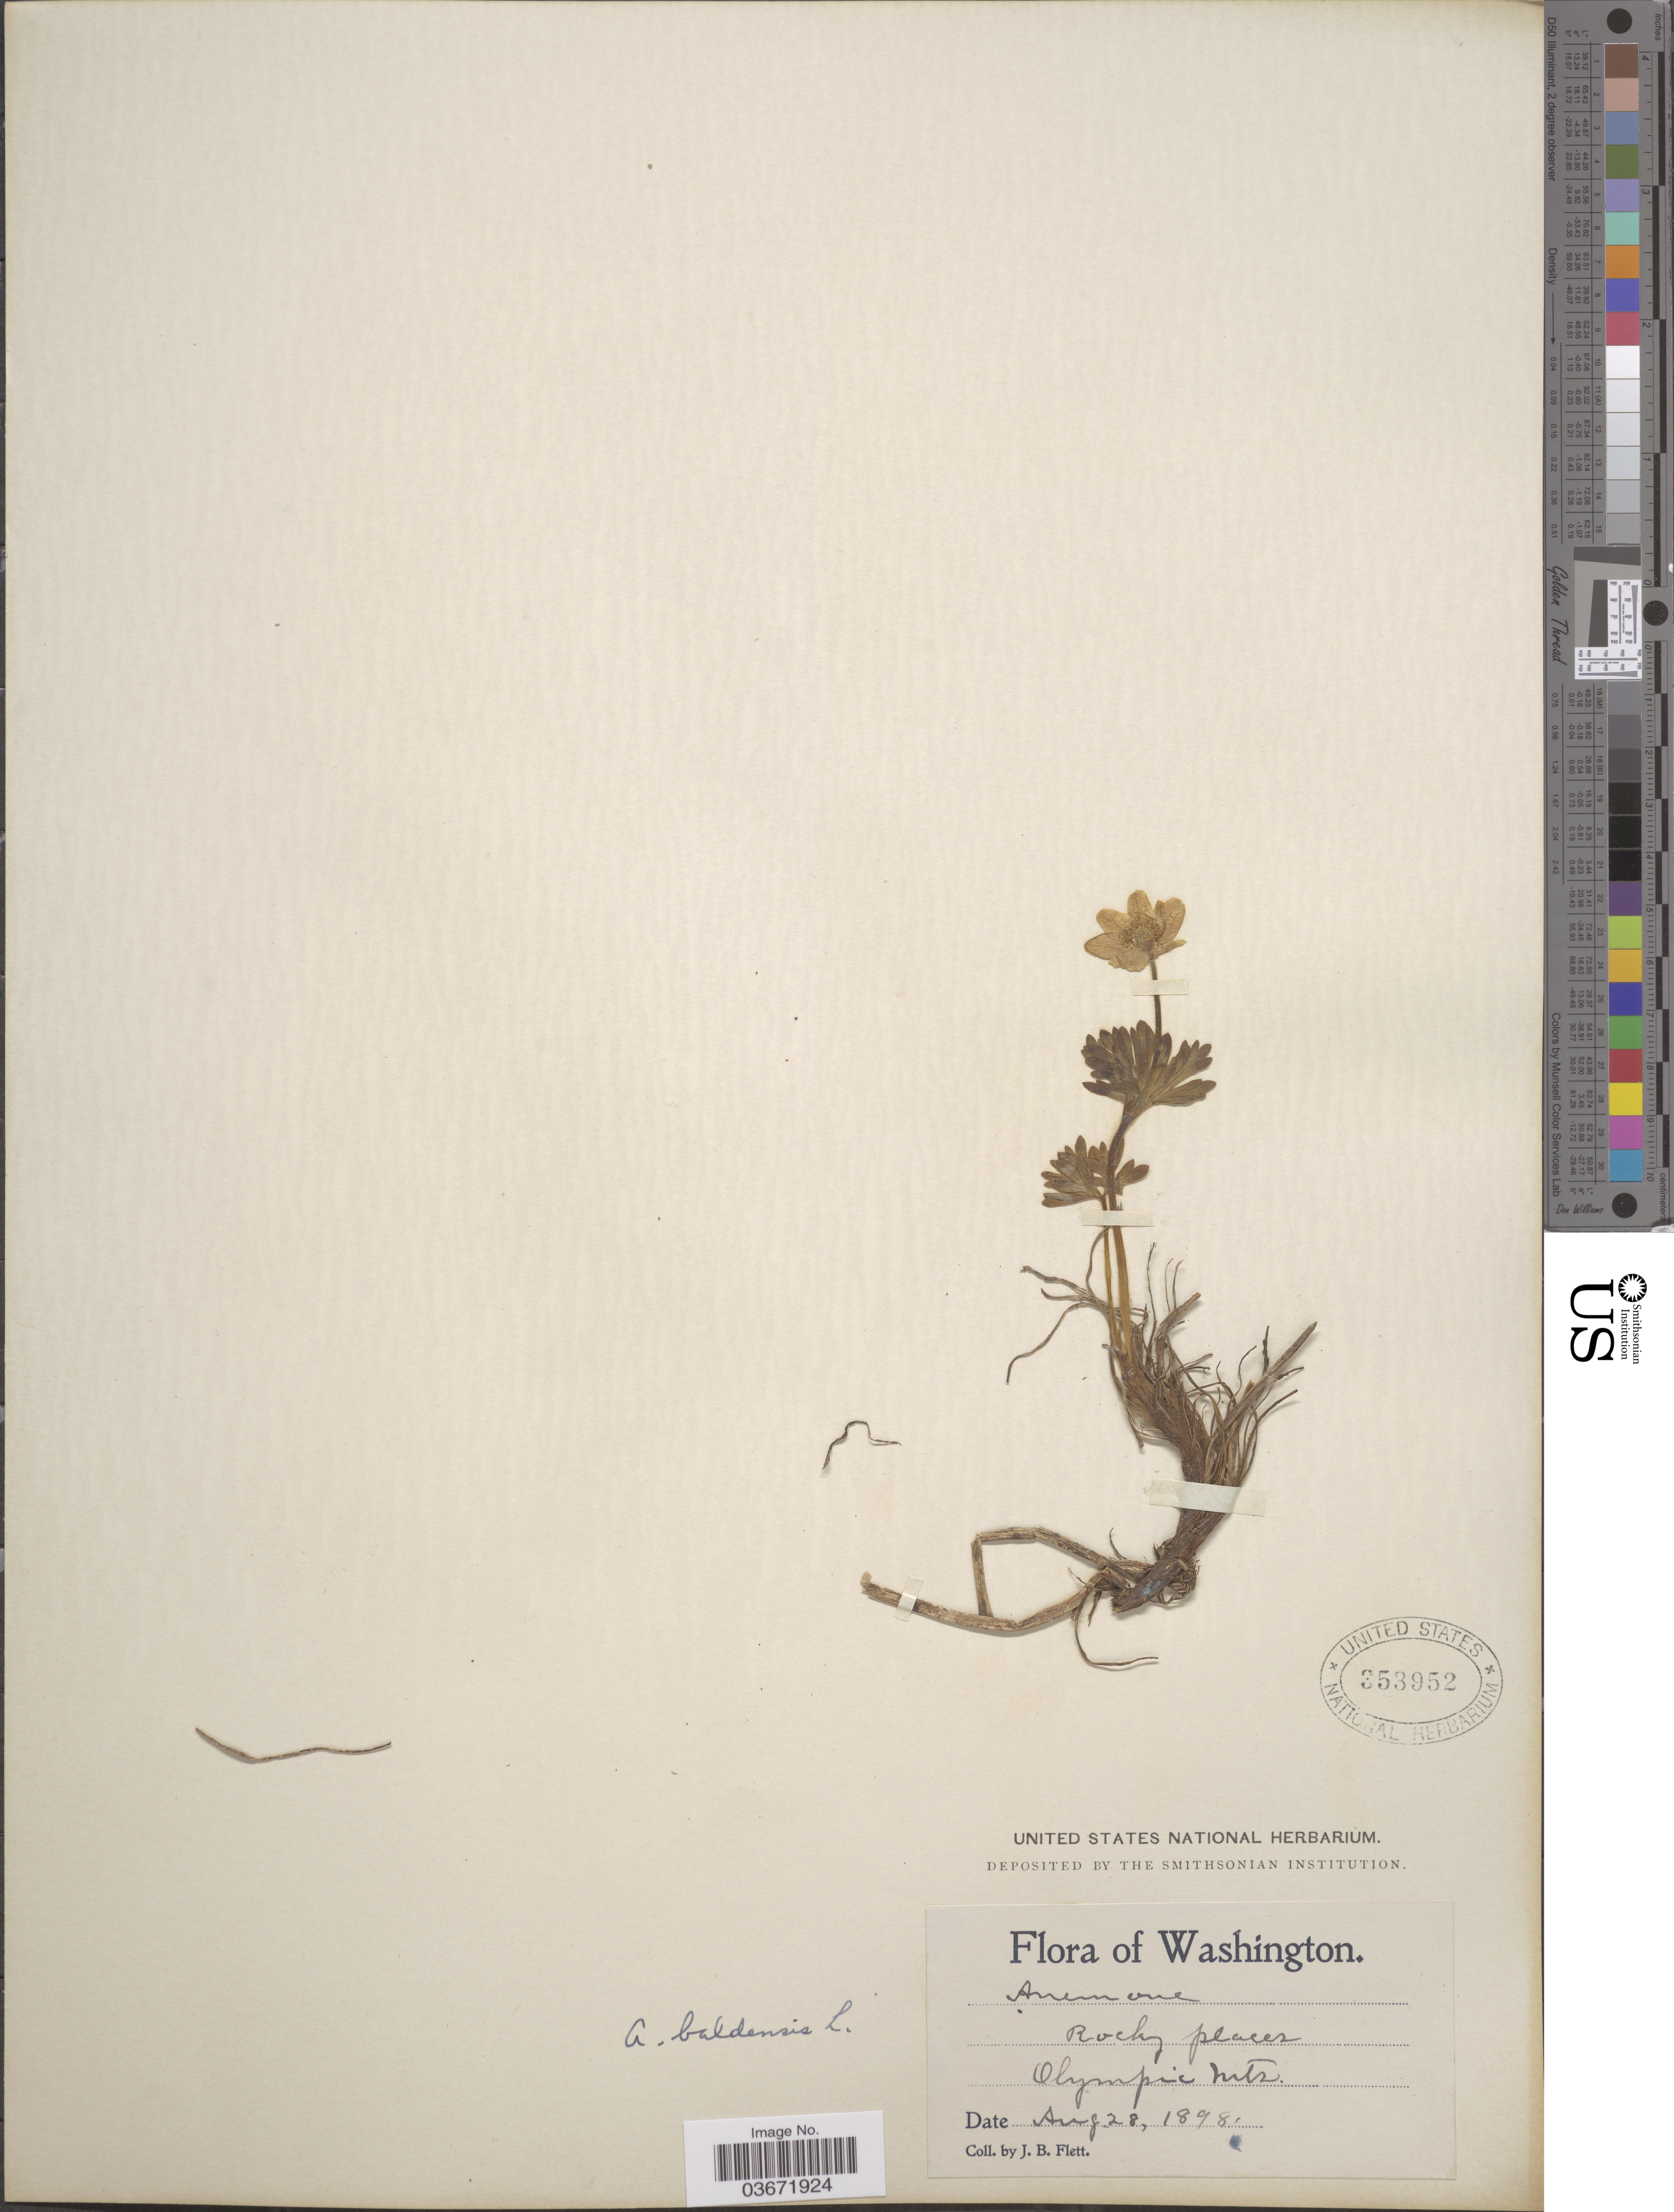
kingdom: Plantae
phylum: Tracheophyta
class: Magnoliopsida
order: Ranunculales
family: Ranunculaceae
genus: Anemone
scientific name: Anemone drummondii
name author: S. Watson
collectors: J. Flett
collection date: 1898-08-28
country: United States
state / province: Washington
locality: Olympic Mts.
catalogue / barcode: US 353952